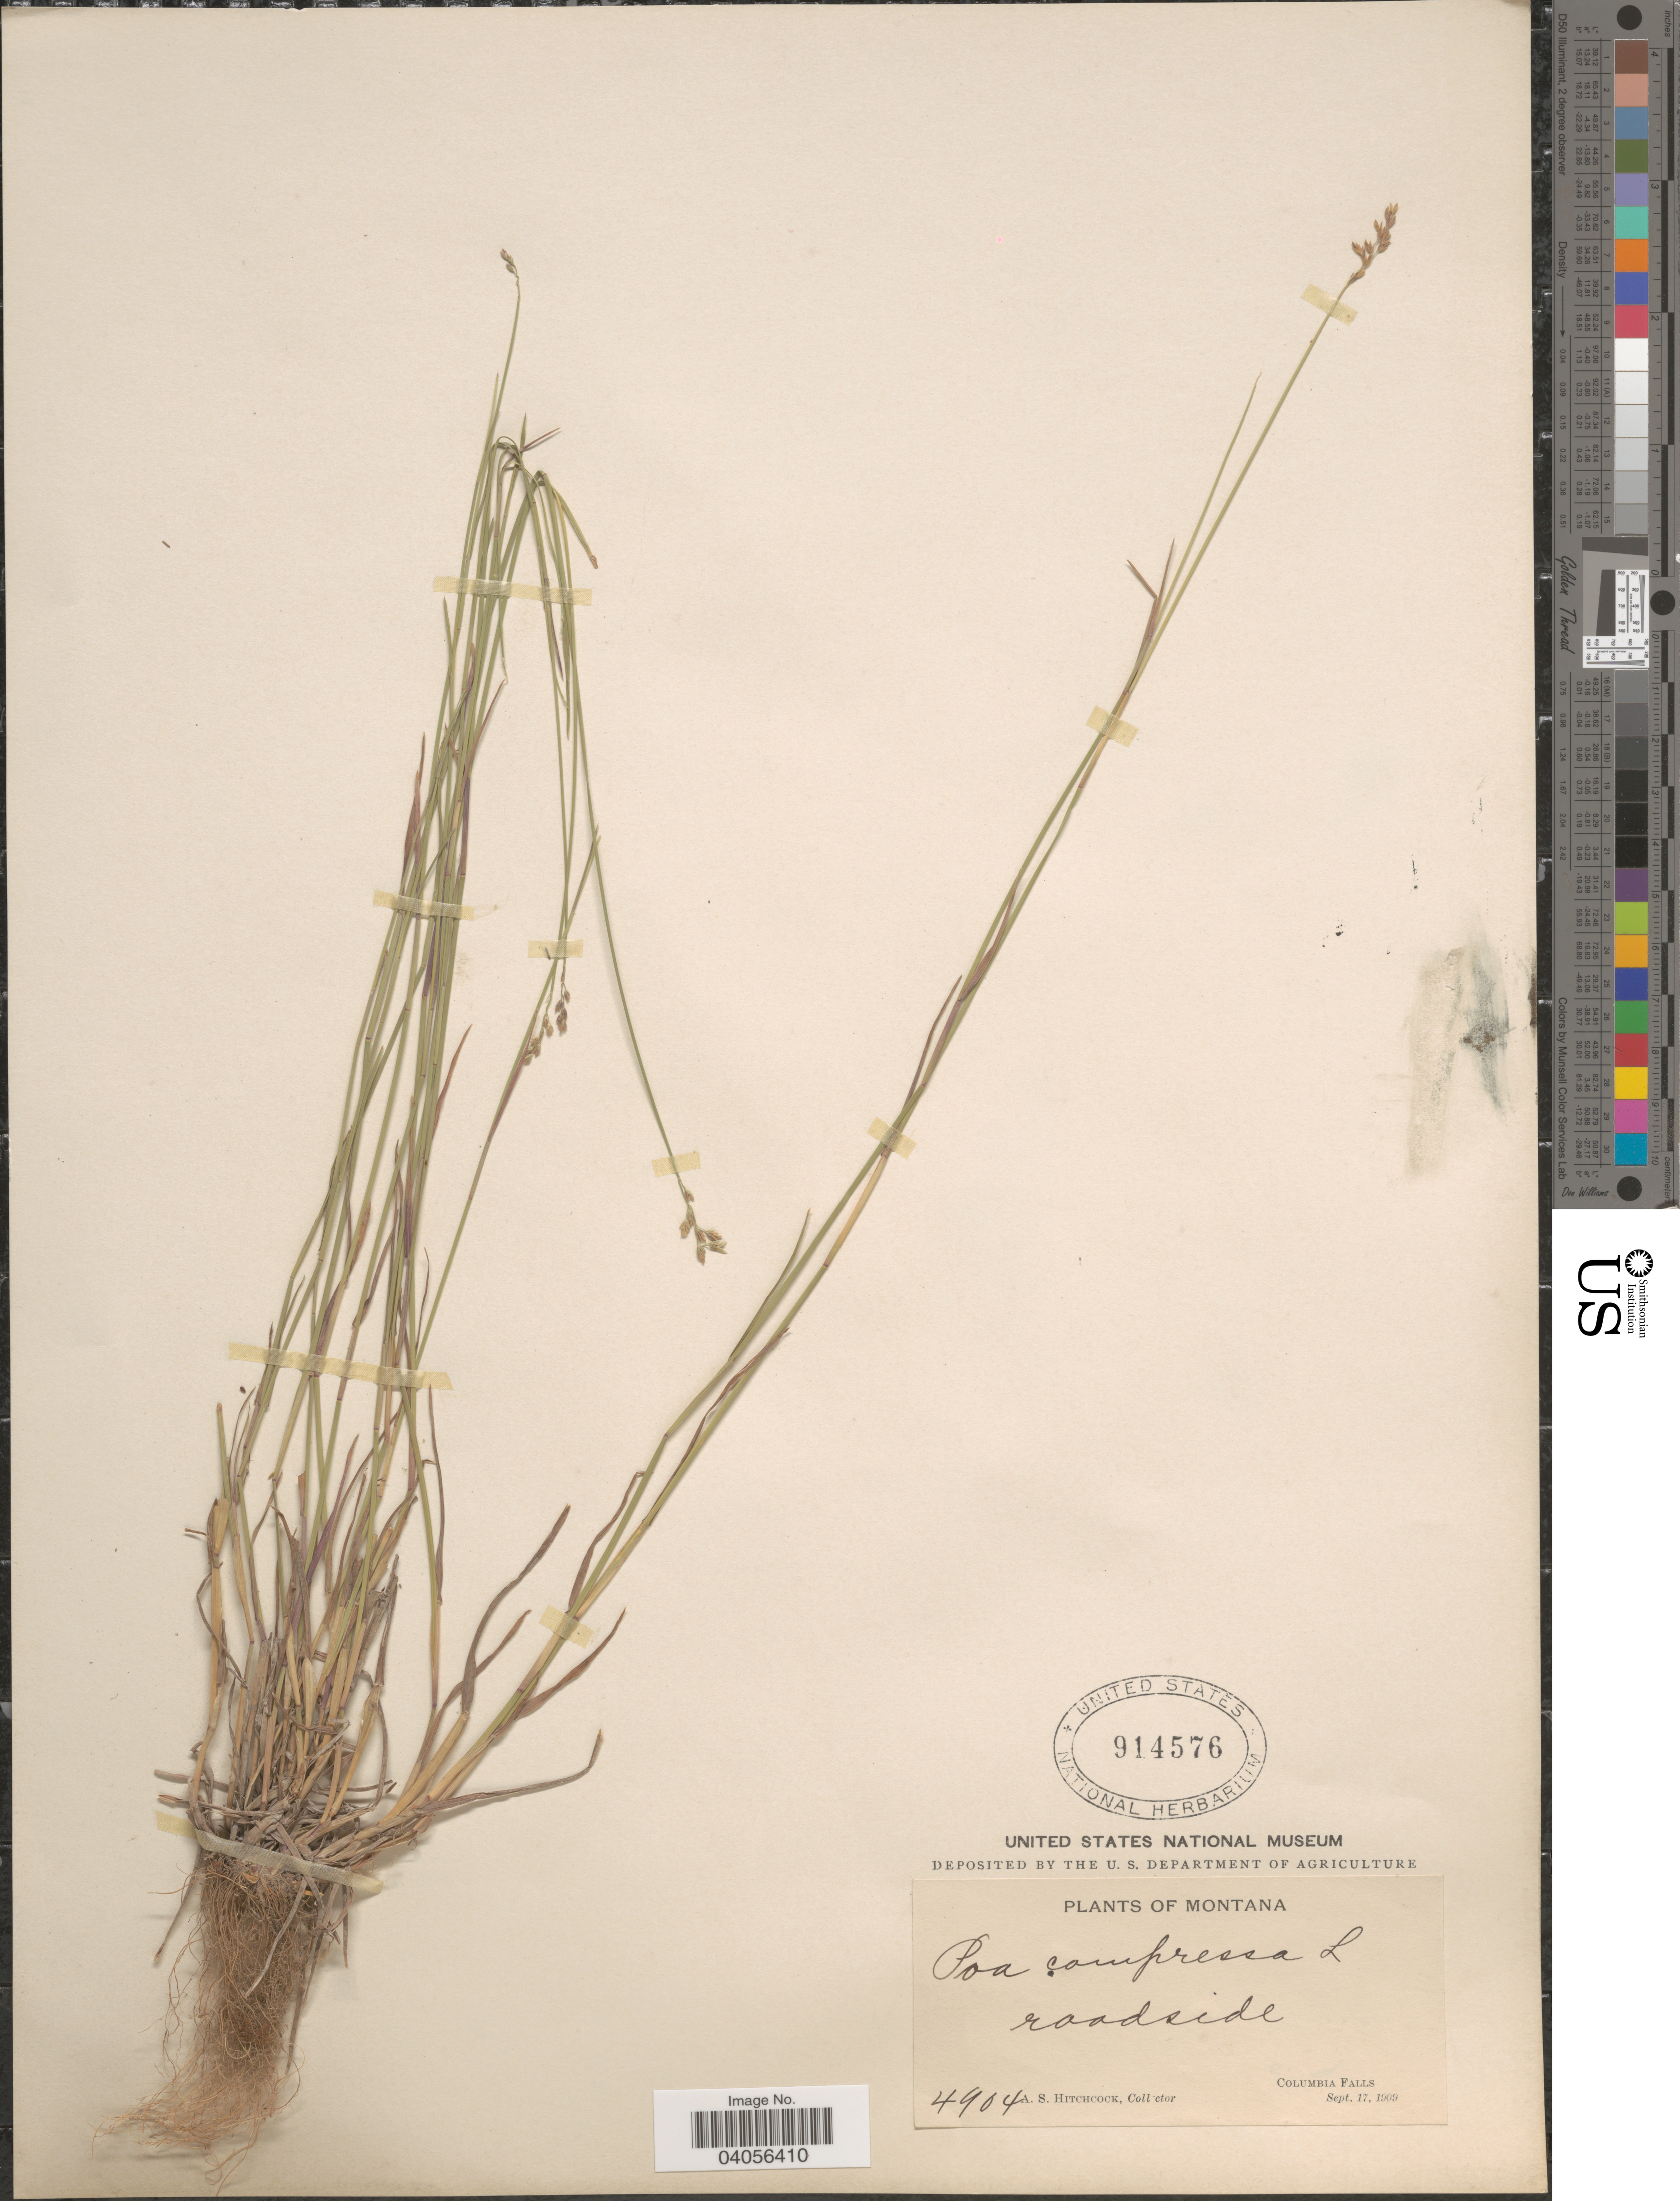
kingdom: Plantae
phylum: Tracheophyta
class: Liliopsida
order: Poales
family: Poaceae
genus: Poa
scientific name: Poa compressa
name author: L.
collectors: A. S. Hitchcock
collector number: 4904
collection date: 1909-09-17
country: United States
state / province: Montana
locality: Columbia Falls.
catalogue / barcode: US 914576